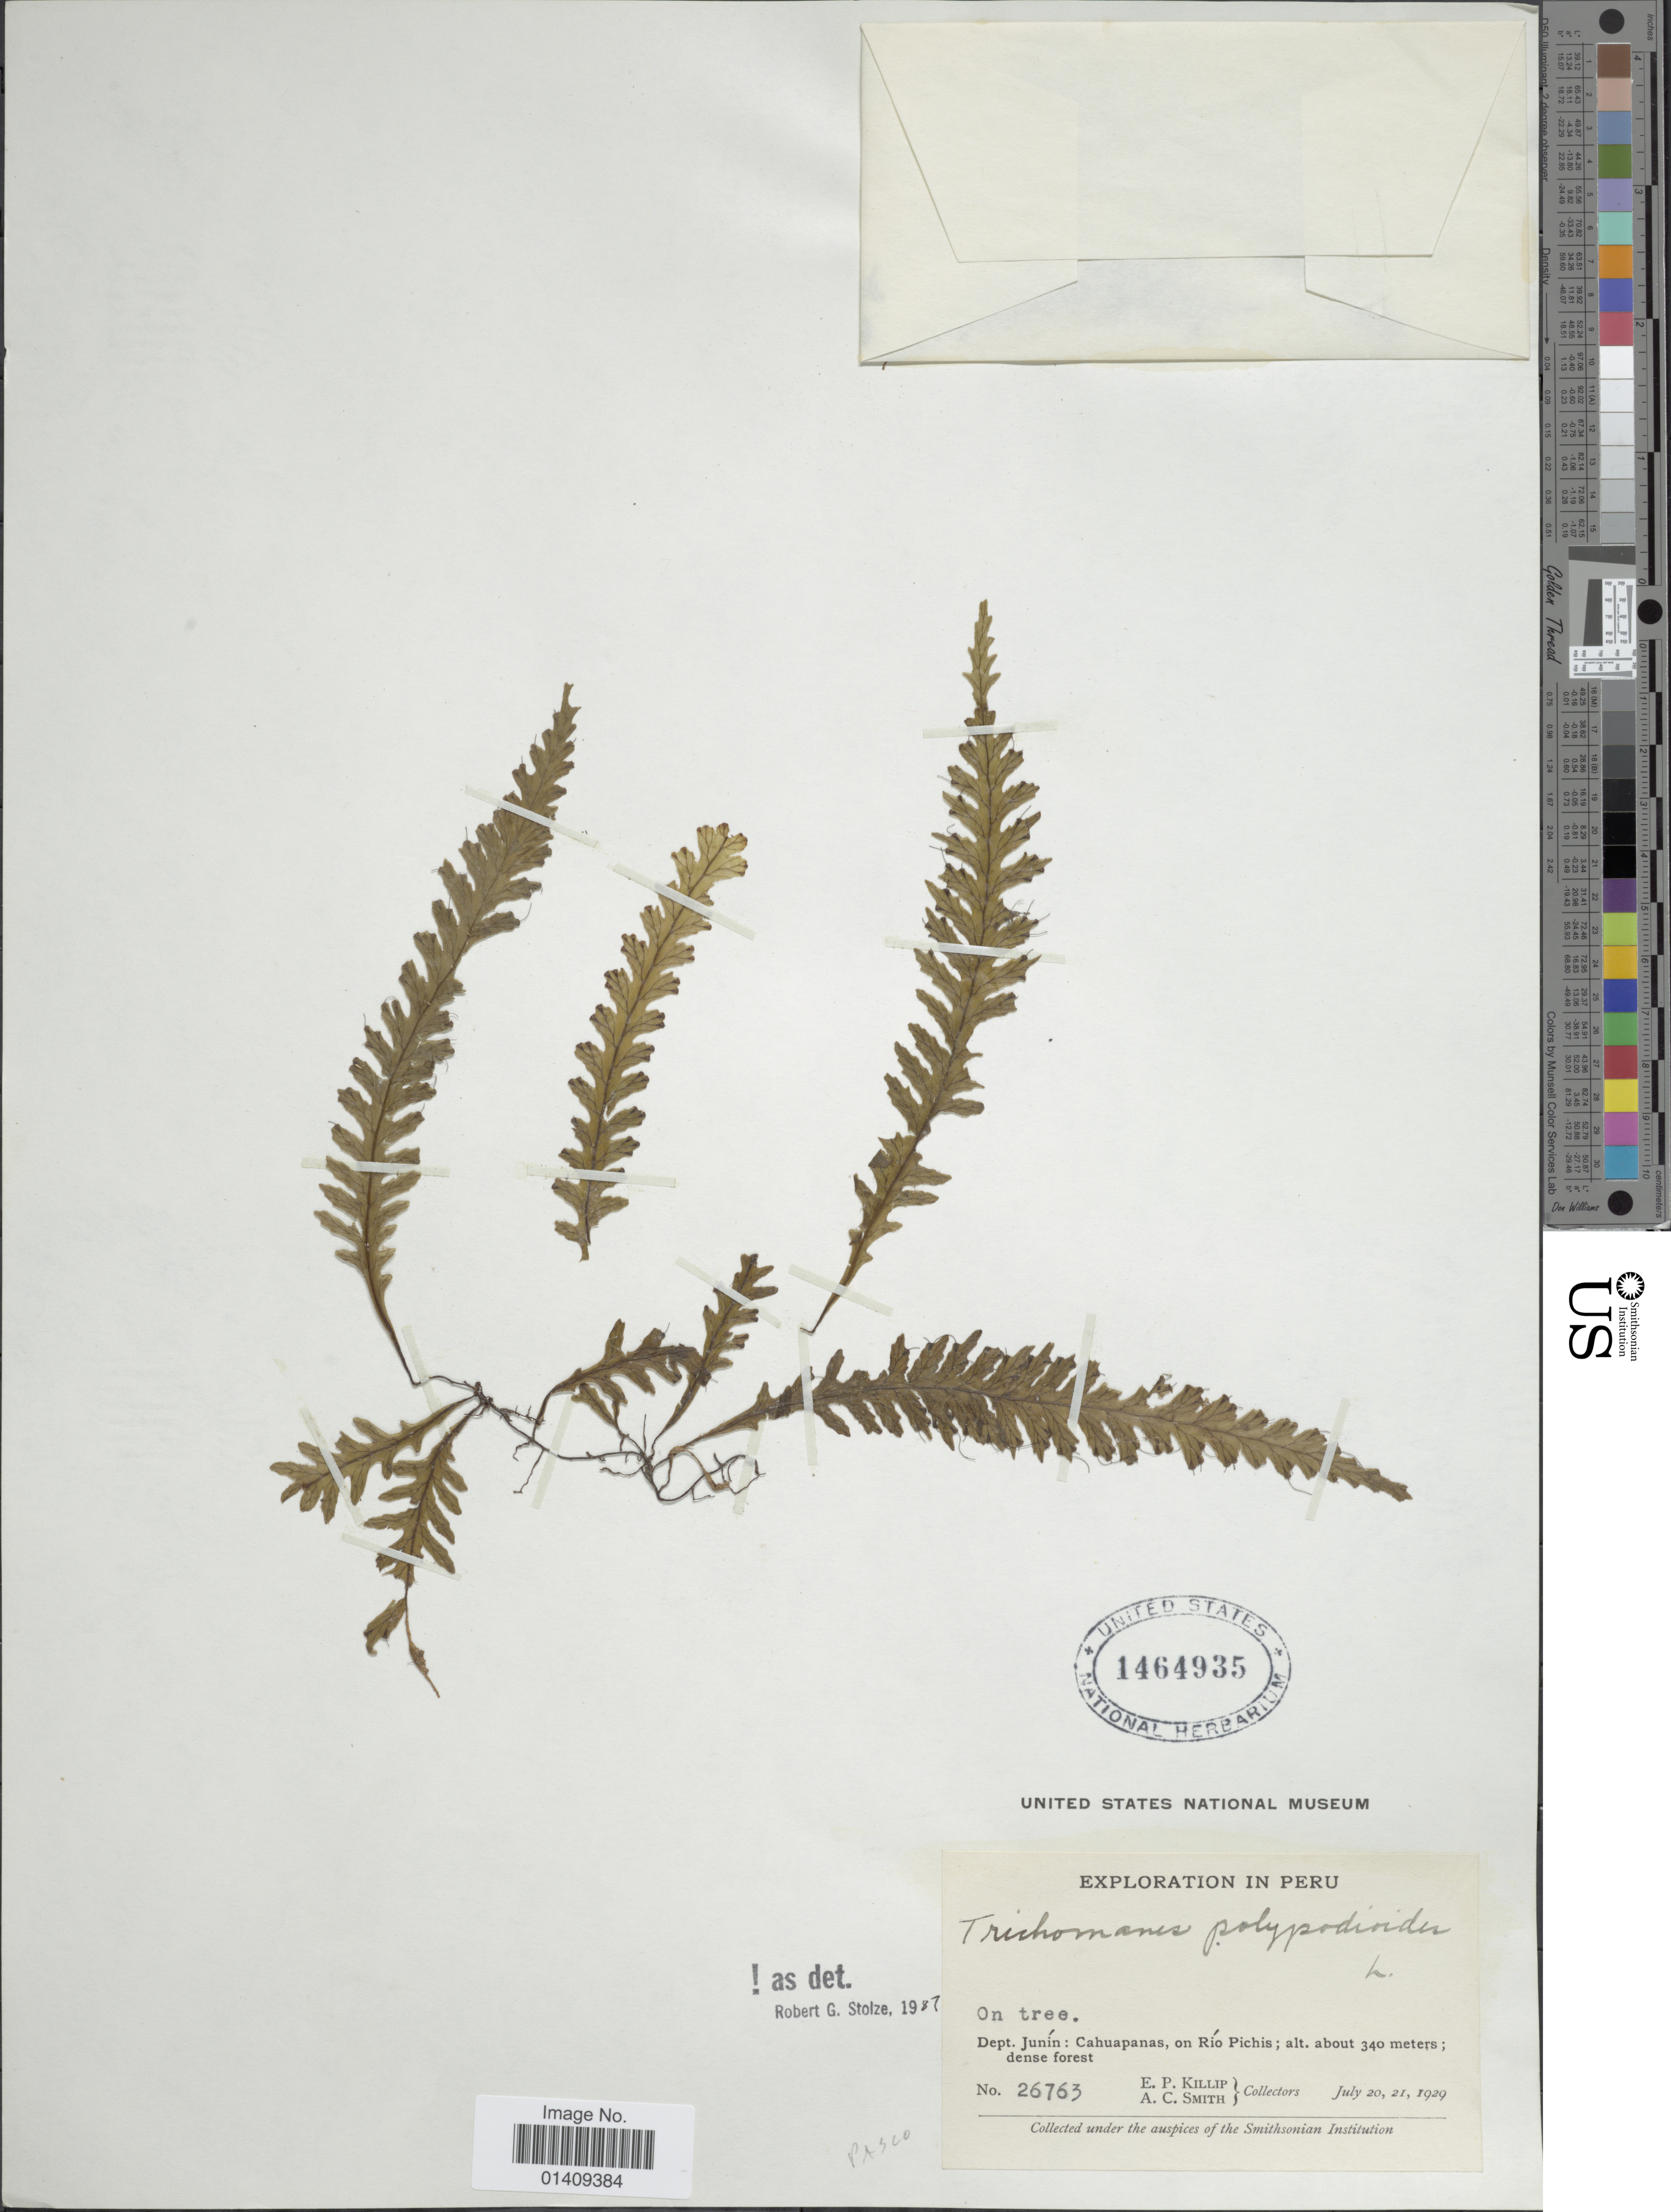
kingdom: Plantae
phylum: Tracheophyta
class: Polypodiopsida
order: Hymenophyllales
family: Hymenophyllaceae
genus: Trichomanes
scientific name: Trichomanes polypodioides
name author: L.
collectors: E. P. Killip & A. C. Smith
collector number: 26763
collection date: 1929-07-20/1929-07-21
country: Peru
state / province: Junín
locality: Dept. Junin: Cahuapanas on Rio Pichis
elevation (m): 340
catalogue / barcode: US 1464935